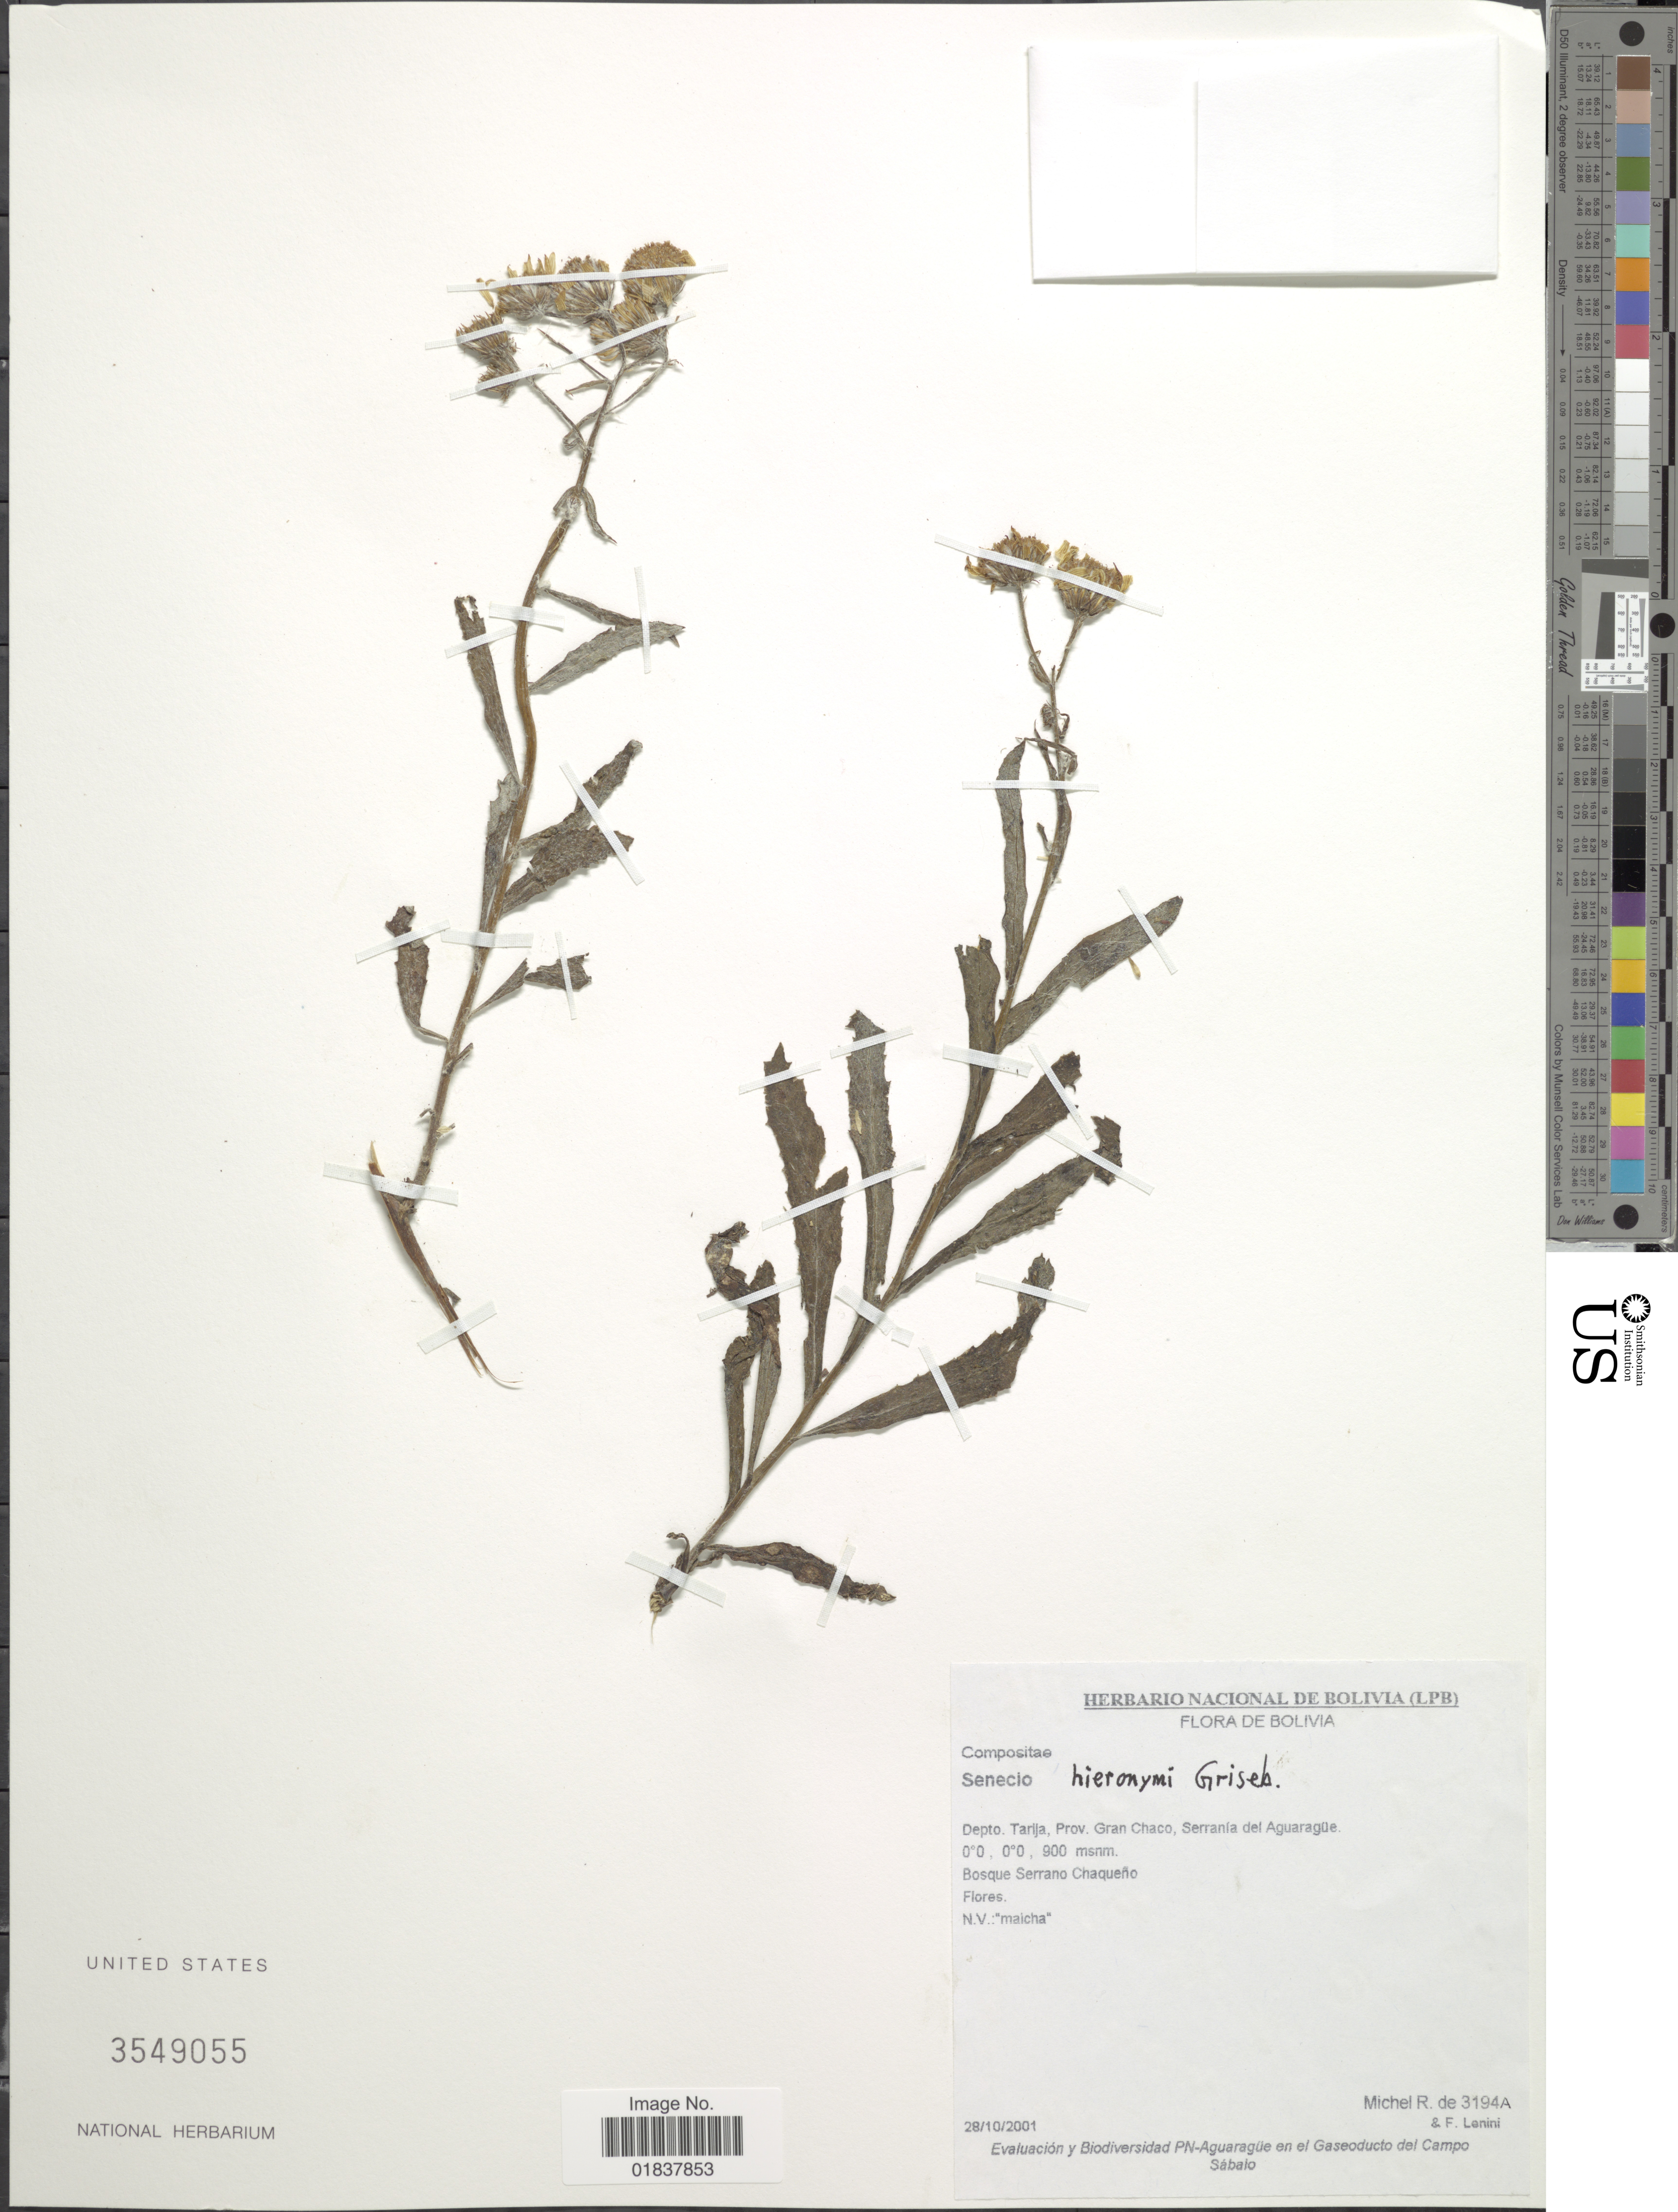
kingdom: Plantae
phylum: Tracheophyta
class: Magnoliopsida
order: Asterales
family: Asteraceae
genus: Senecio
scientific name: Senecio hieronymi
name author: Griseb.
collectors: R. d. Michel & F. Lenini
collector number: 3194A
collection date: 2001-10-28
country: Bolivia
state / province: Tarija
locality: Prov. Gran Chaco, Serrania del Aguarague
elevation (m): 900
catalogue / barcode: US 3549055